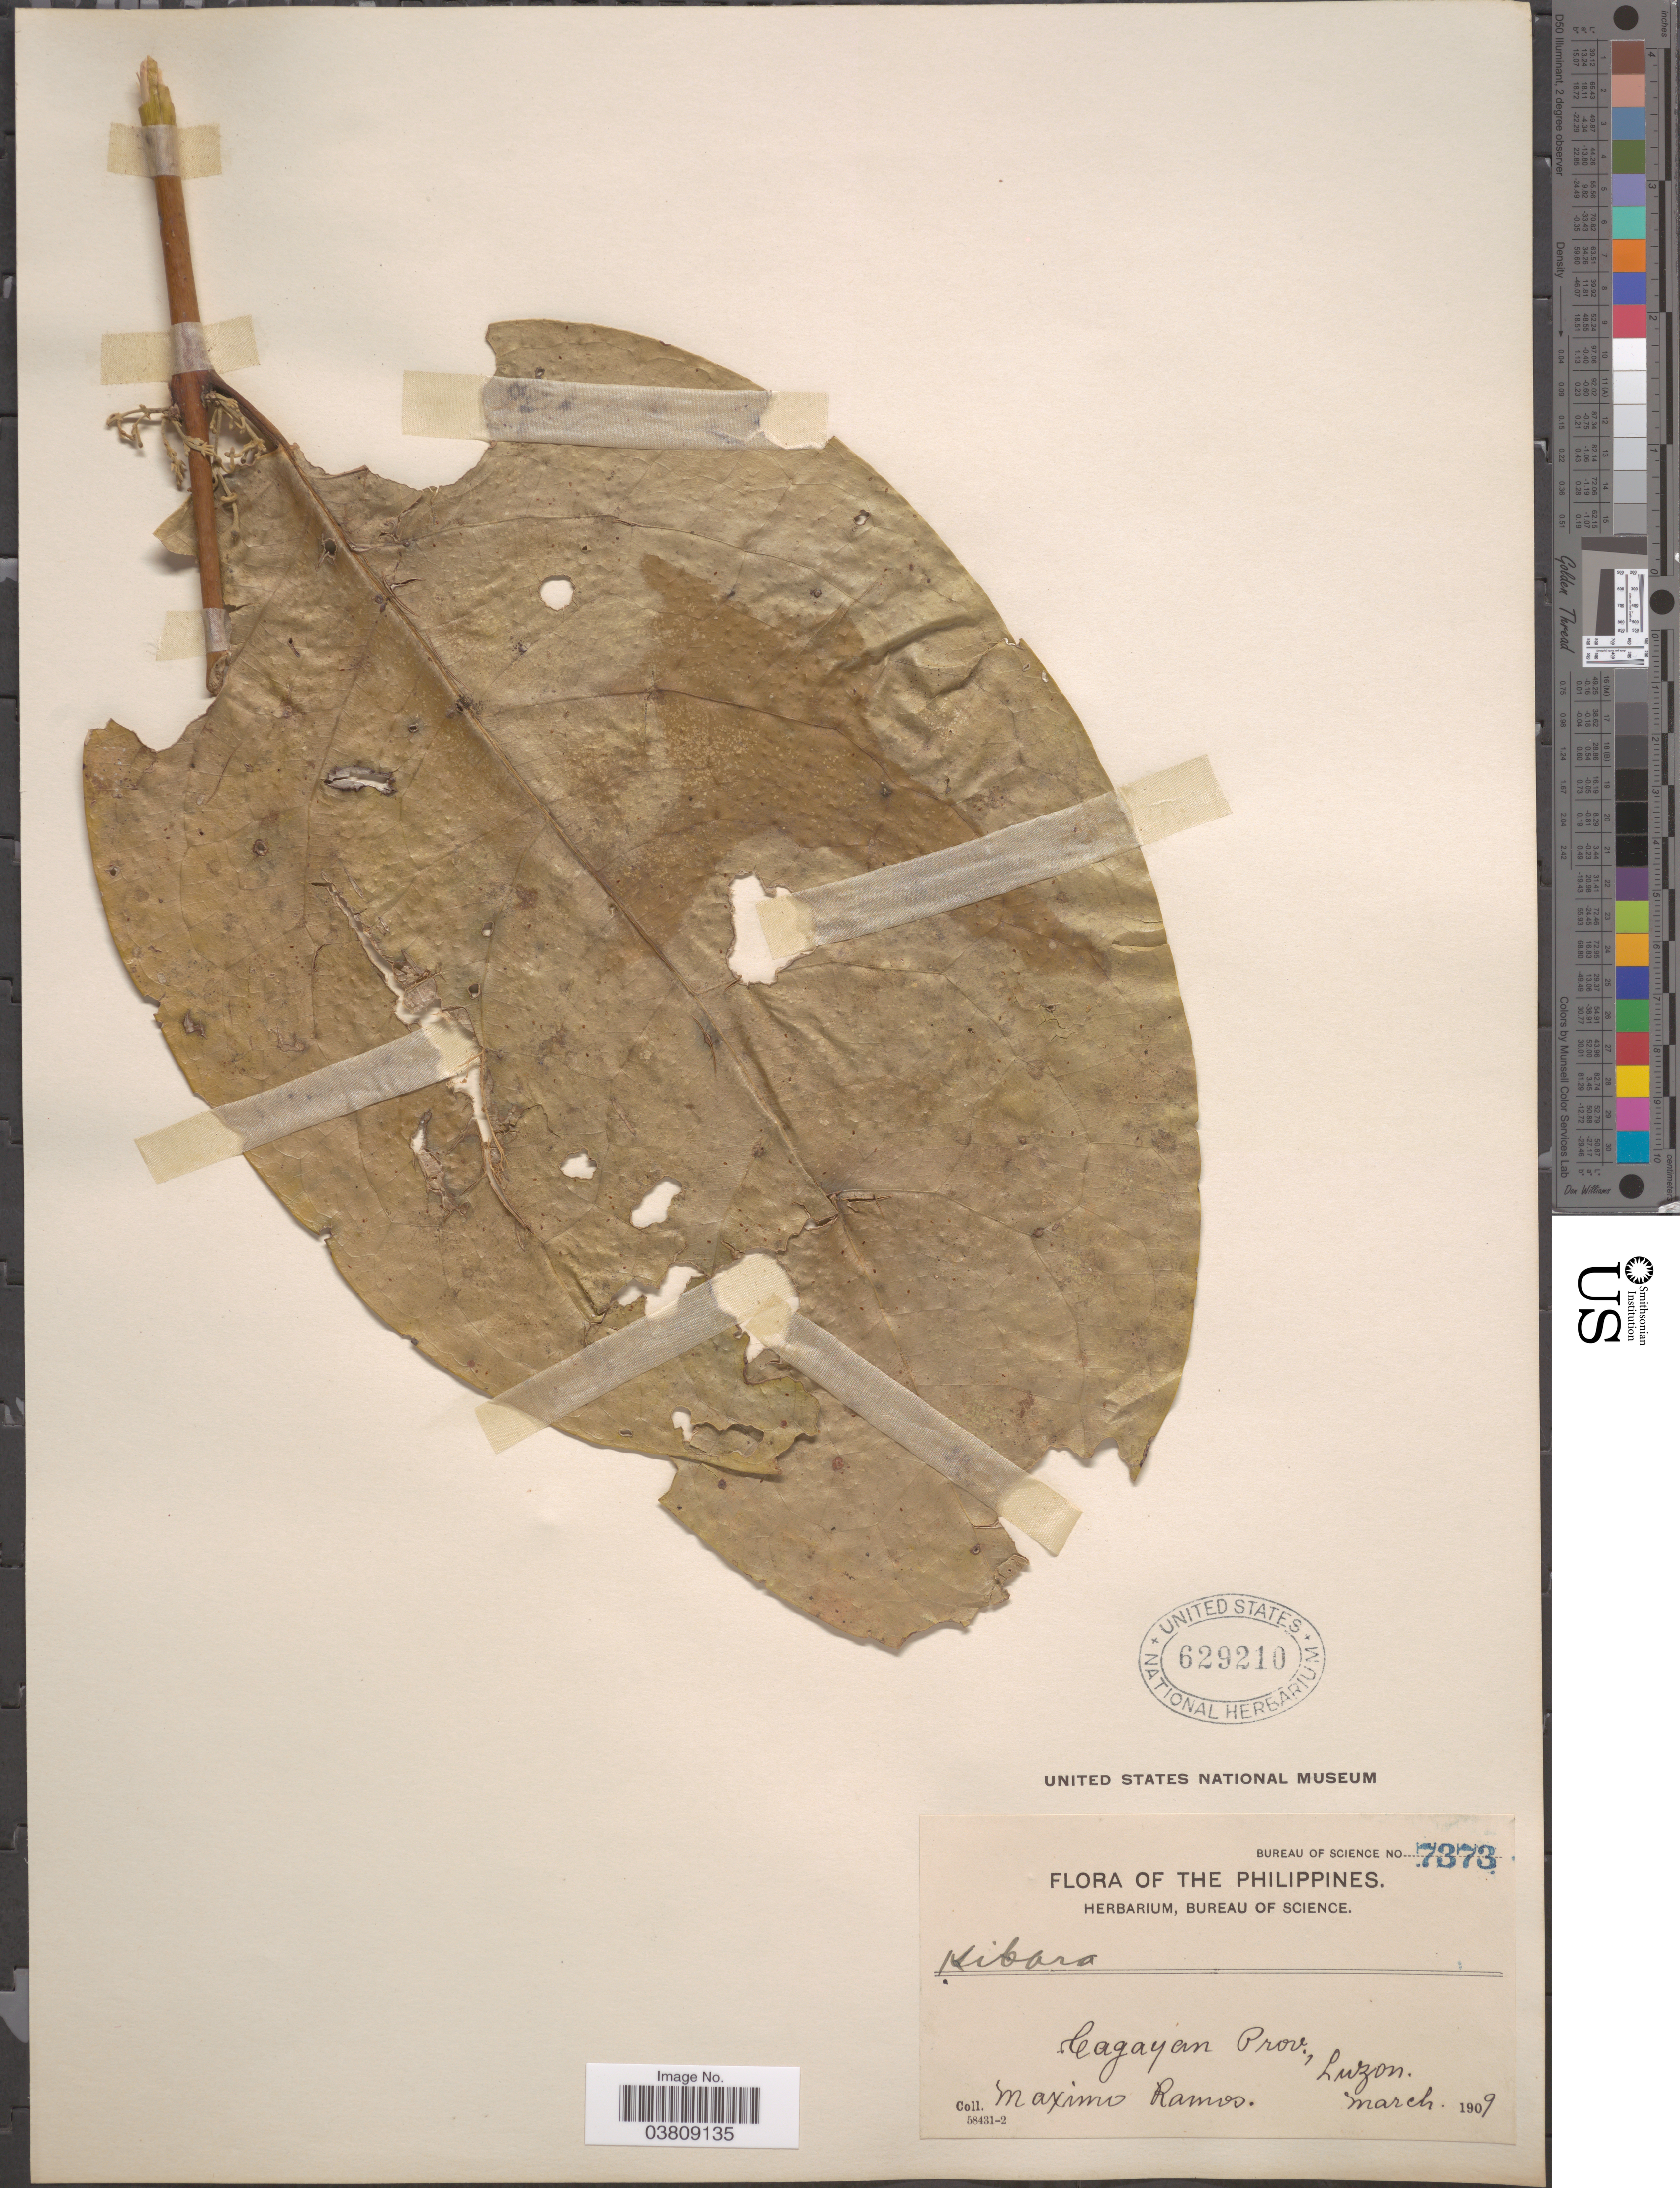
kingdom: Plantae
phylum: Tracheophyta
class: Magnoliopsida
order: Laurales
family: Monimiaceae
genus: Kibara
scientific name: Kibara sp.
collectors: M. Ramos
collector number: Bureau of Science 7373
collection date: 1909-03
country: Philippines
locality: Cagayan Prov., Luzon.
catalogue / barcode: US 629210